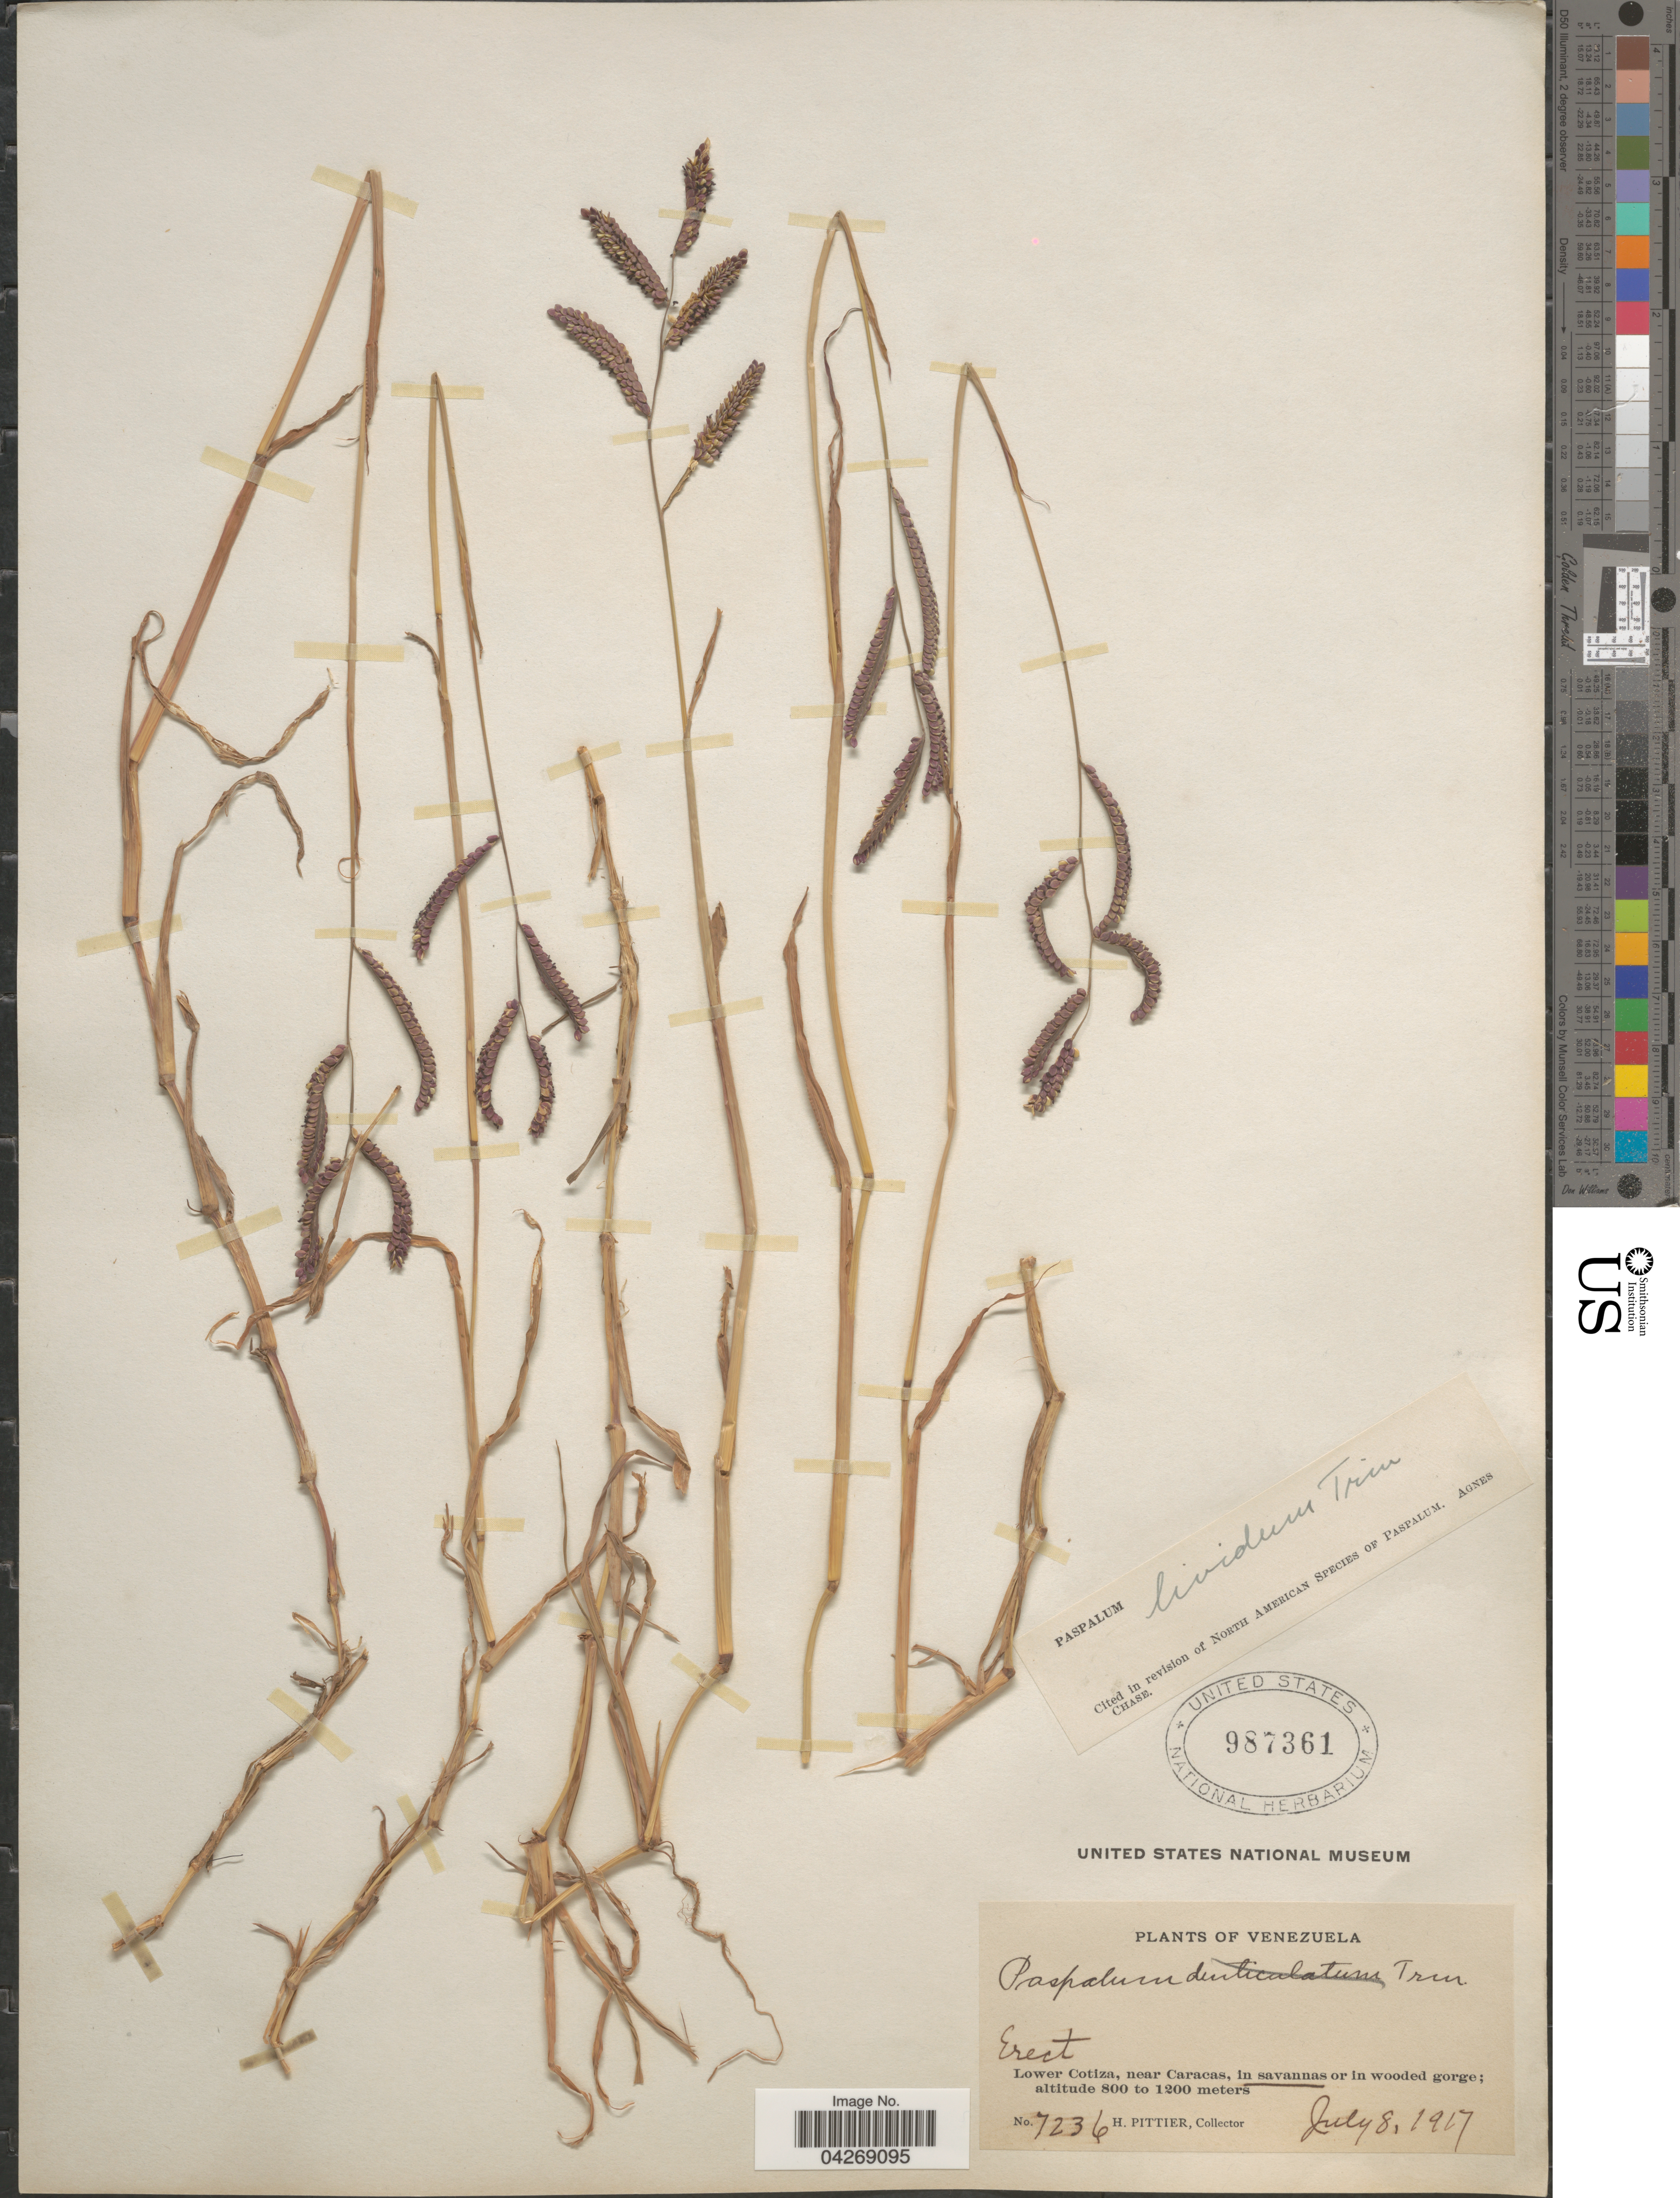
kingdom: Plantae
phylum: Tracheophyta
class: Liliopsida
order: Poales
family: Poaceae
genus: Paspalum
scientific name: Paspalum denticulatum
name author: Trin.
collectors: H. F. Pittier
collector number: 7236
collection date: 1917-07-08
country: Venezuela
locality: Lower Cotiza, near Caracas, in savannas or in wooded gorge.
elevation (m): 800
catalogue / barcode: US 987361